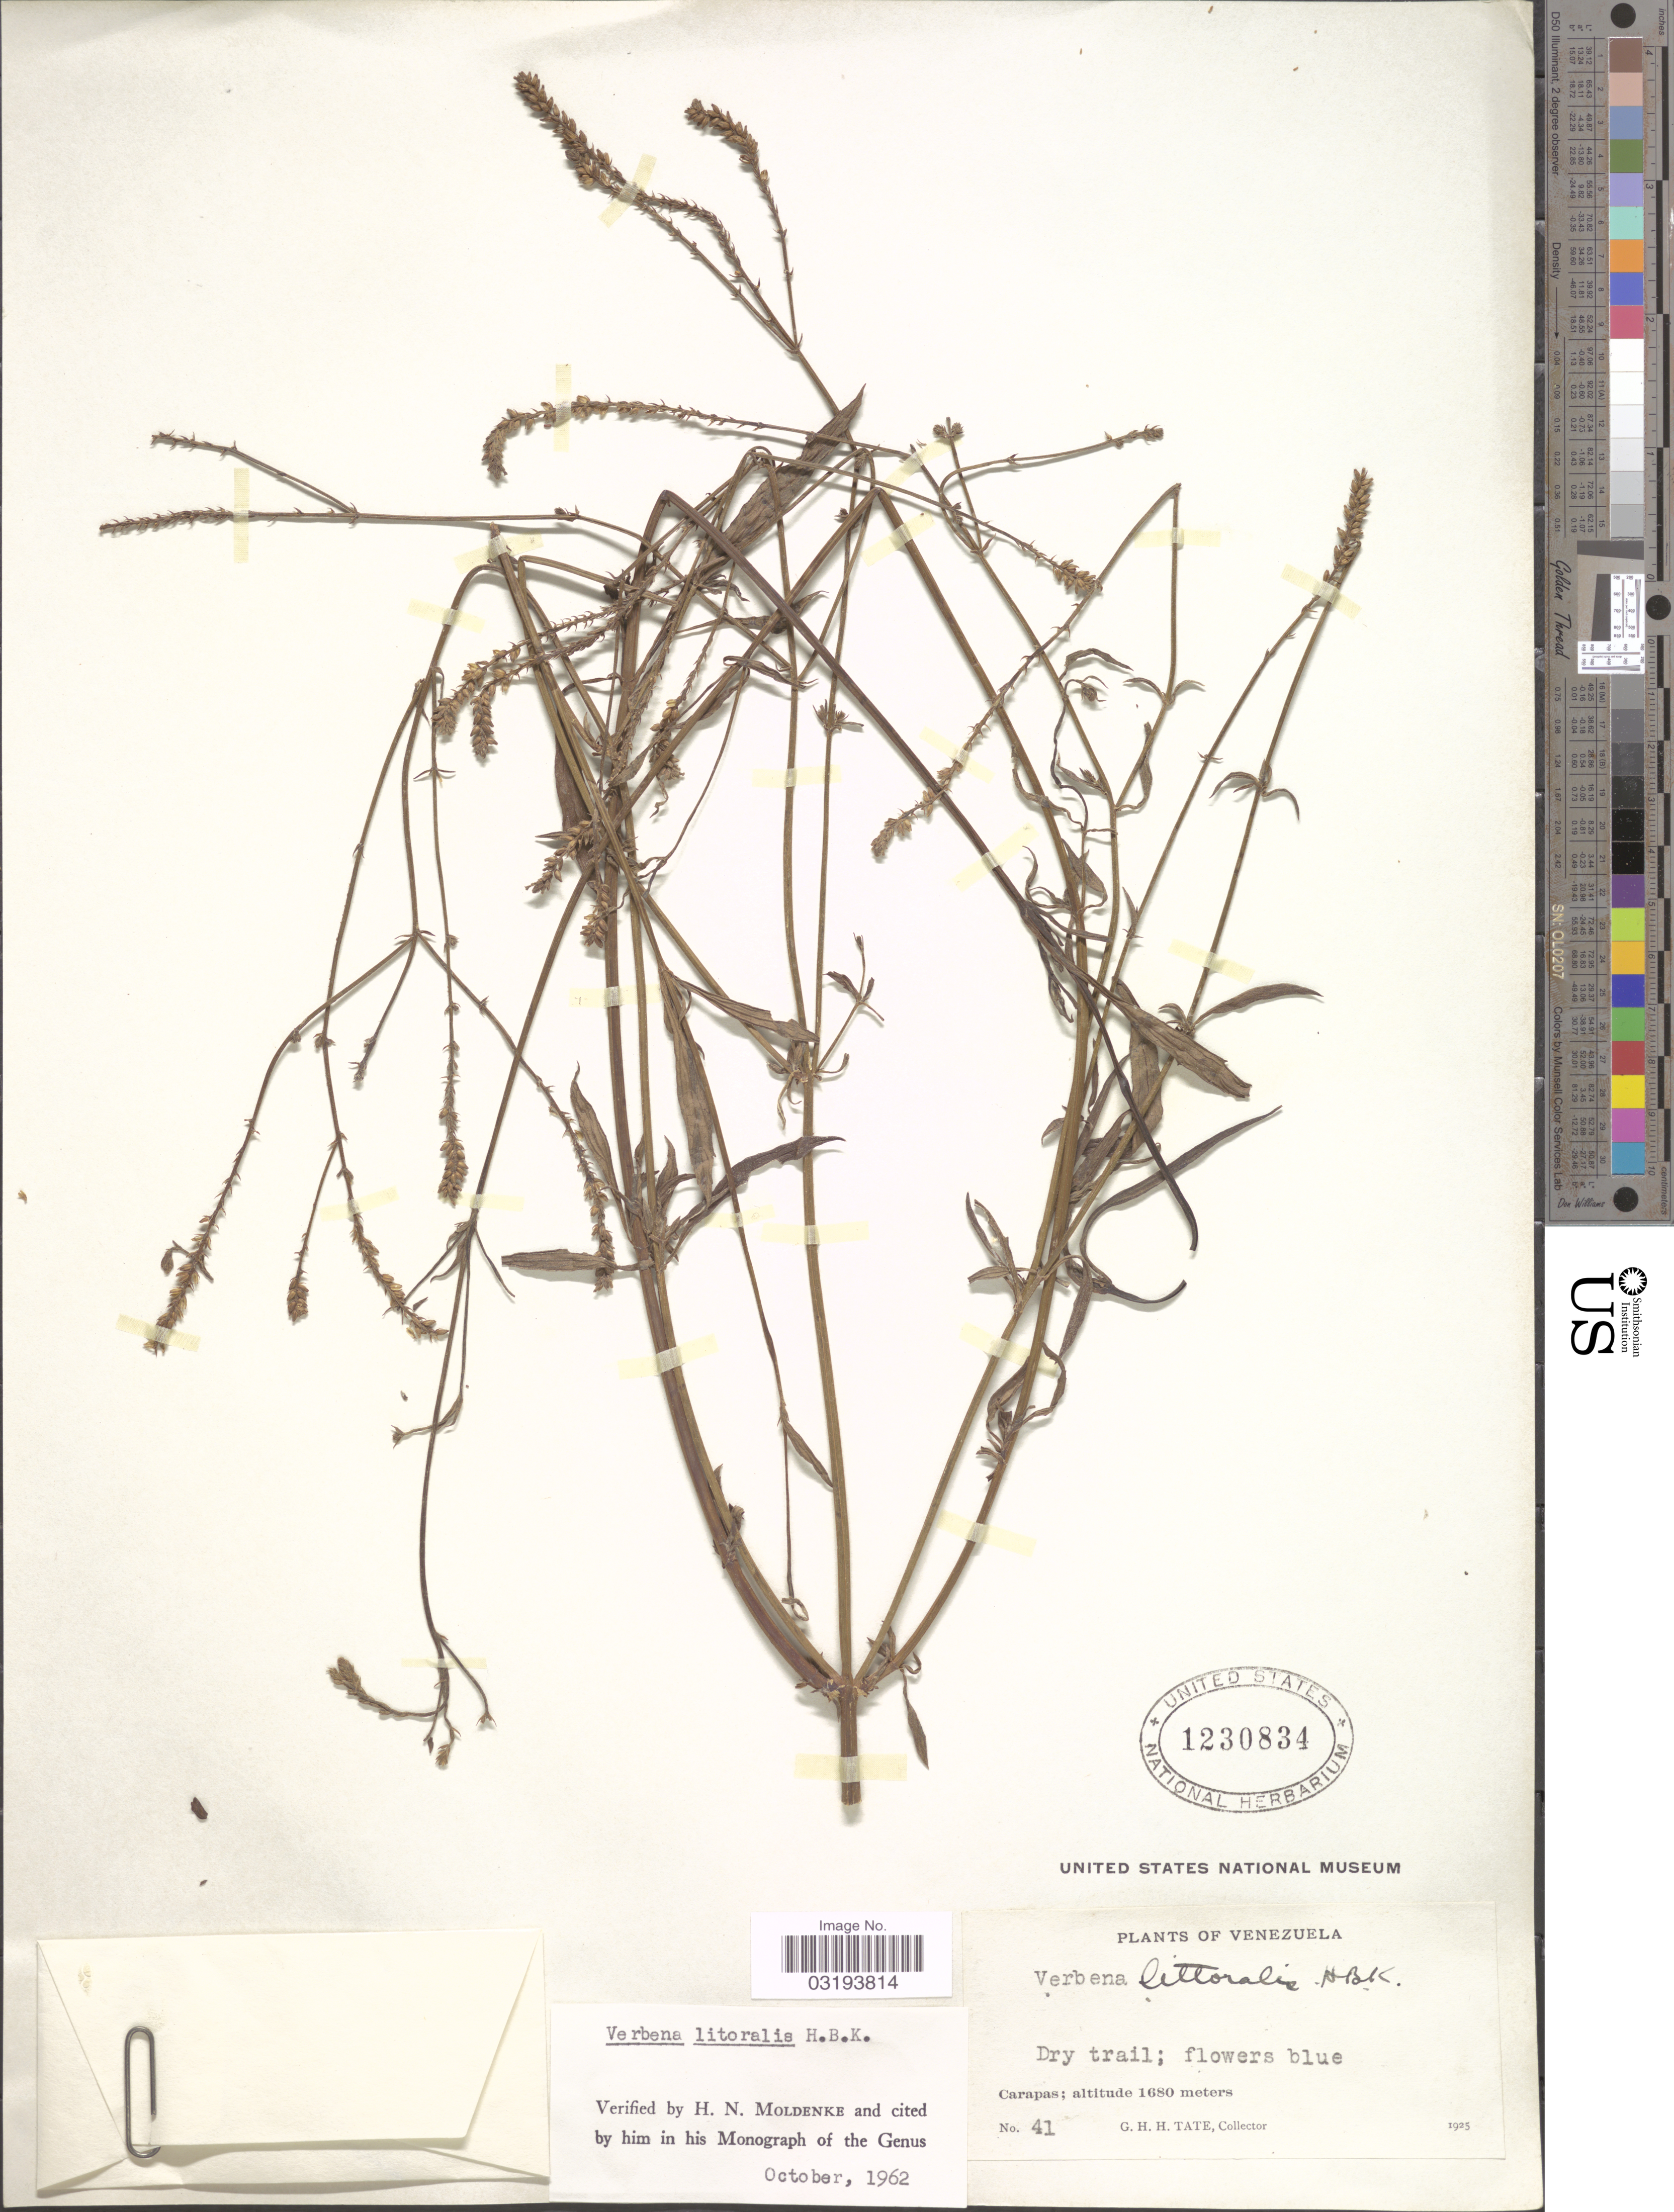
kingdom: Plantae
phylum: Tracheophyta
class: Magnoliopsida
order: Lamiales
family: Verbenaceae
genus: Verbena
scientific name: Verbena litoralis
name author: Kunth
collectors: G. H. H.Tate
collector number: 41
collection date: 1925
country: Venezuela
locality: Carapas.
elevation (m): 1680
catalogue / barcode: US 1230834